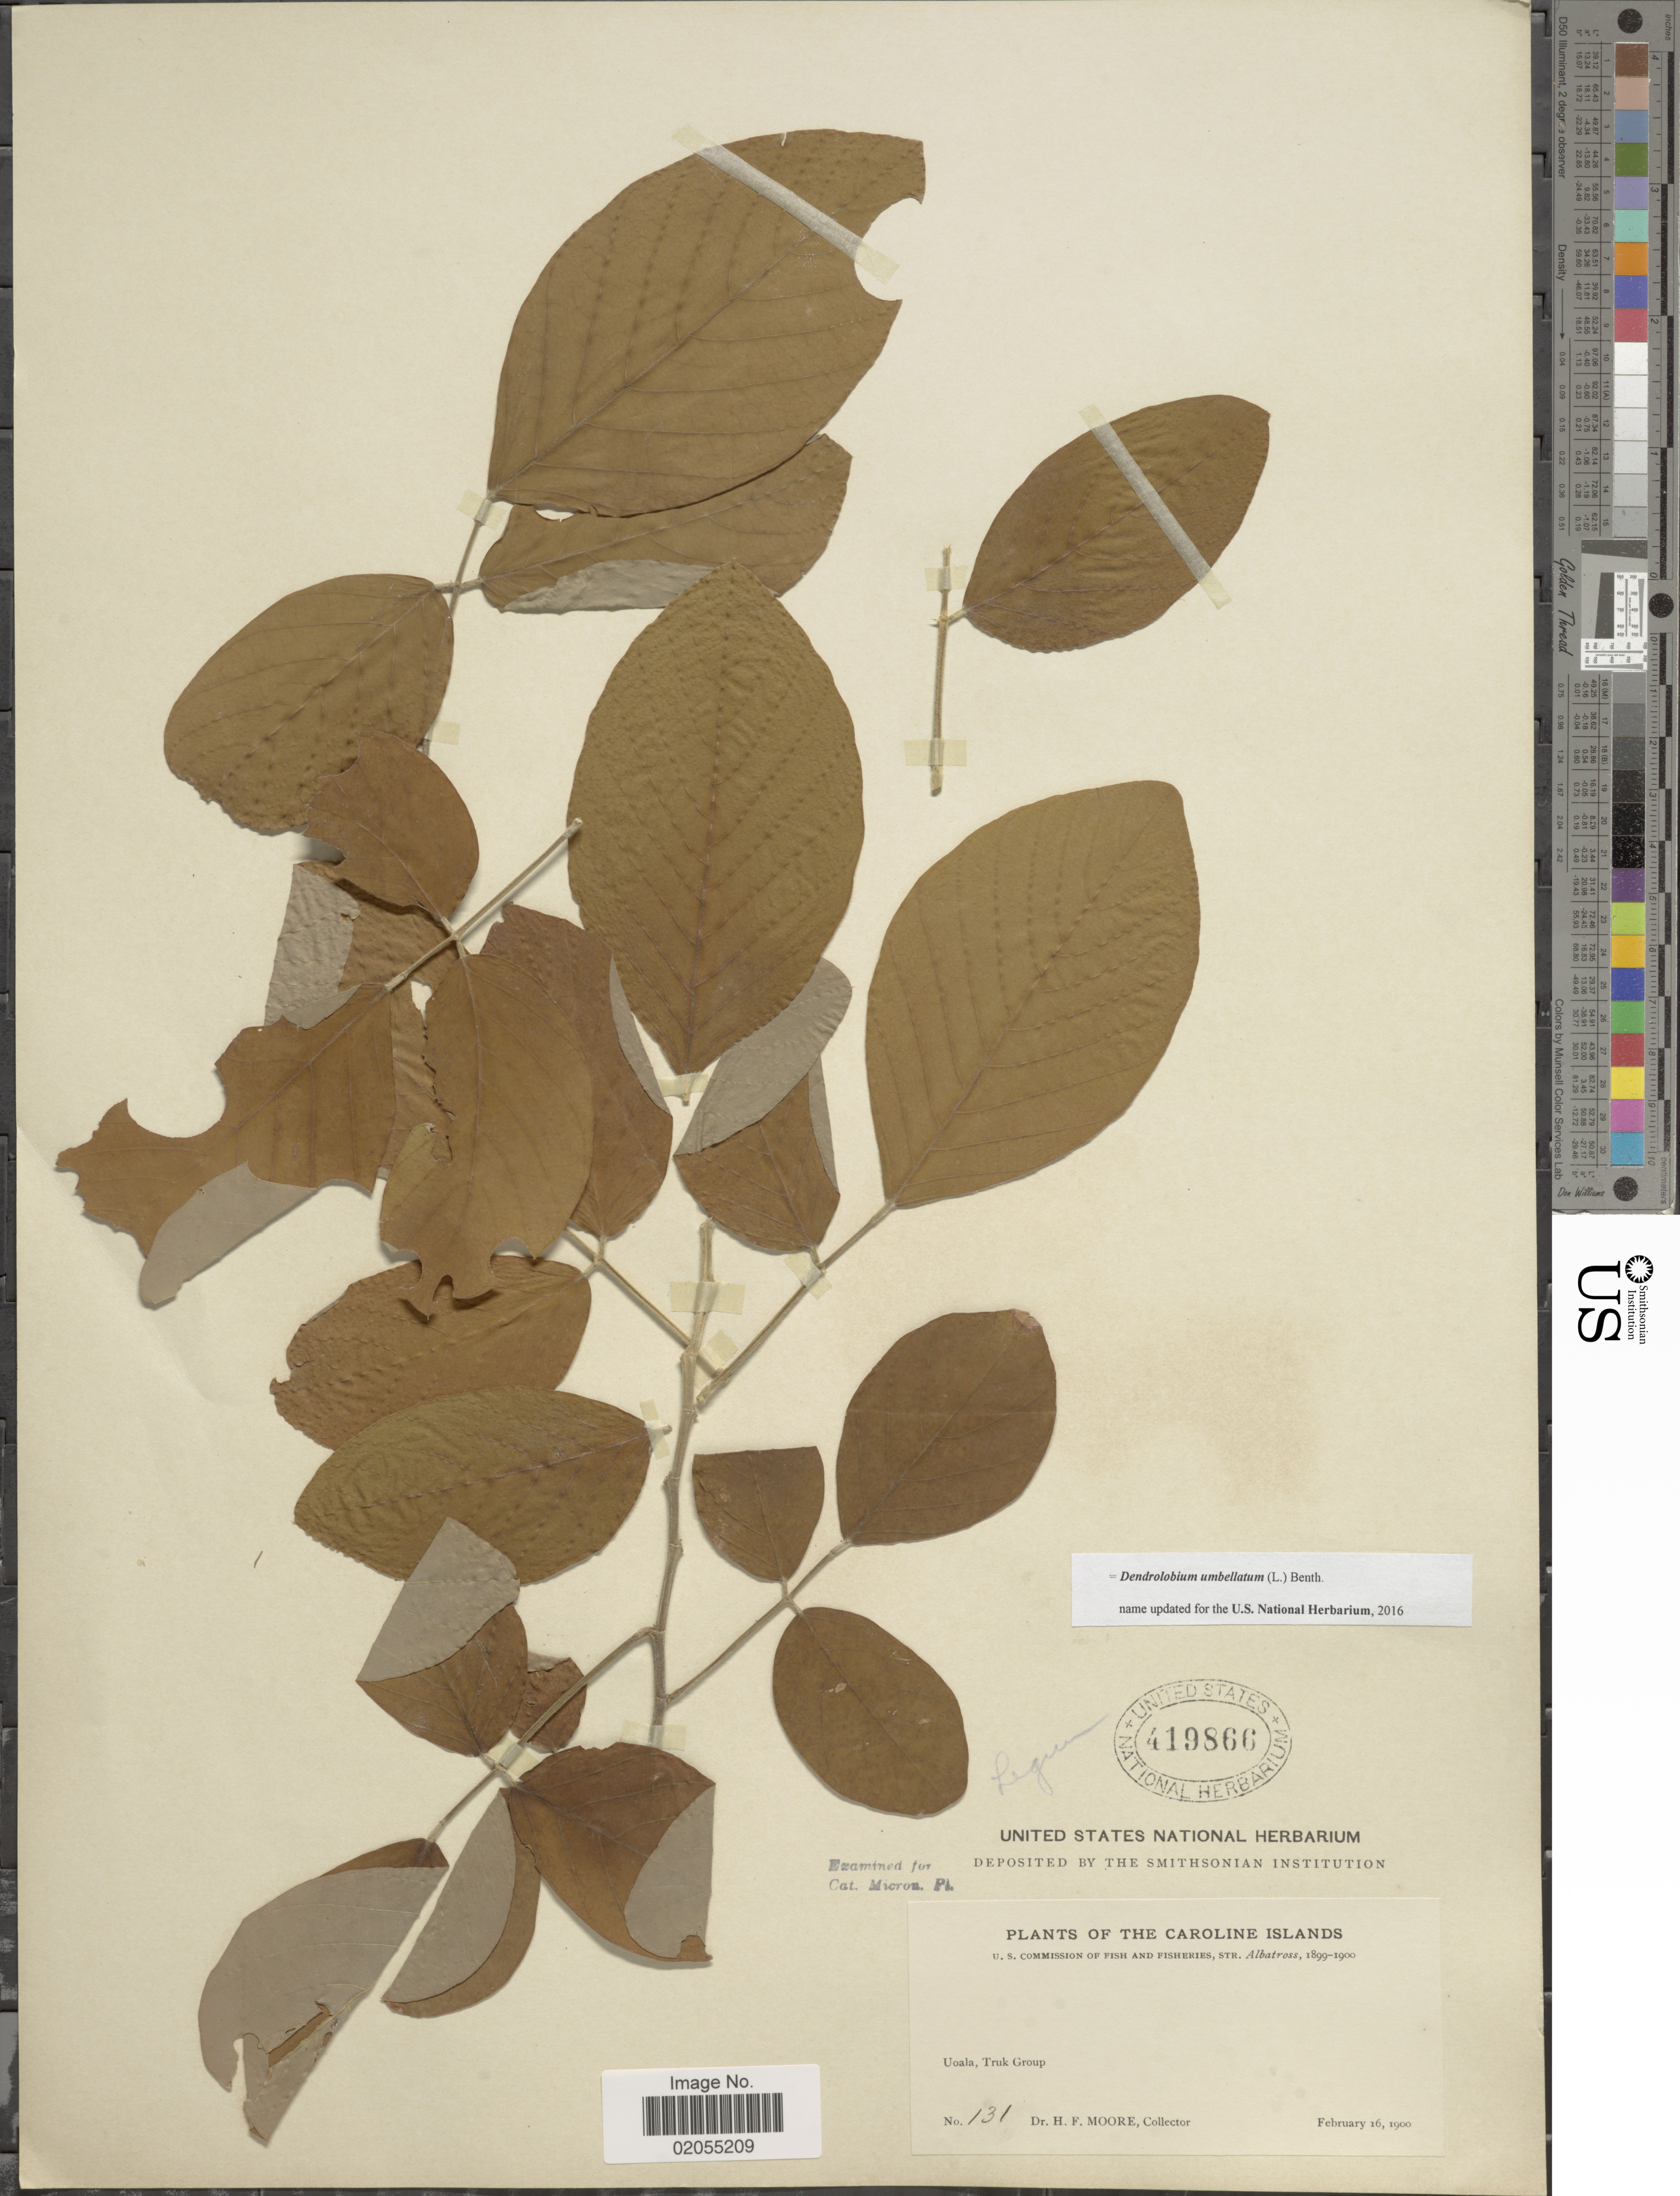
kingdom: Plantae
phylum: Tracheophyta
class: Magnoliopsida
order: Fabales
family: Fabaceae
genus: Dendrolobium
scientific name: Dendrolobium umbellatum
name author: (L.) Benth.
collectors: H. F. Moore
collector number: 131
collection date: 1900-02-16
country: Micronesia, Federated States of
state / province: Truk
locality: Caroline Islands, Uoala, Truk Group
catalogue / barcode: US 419866